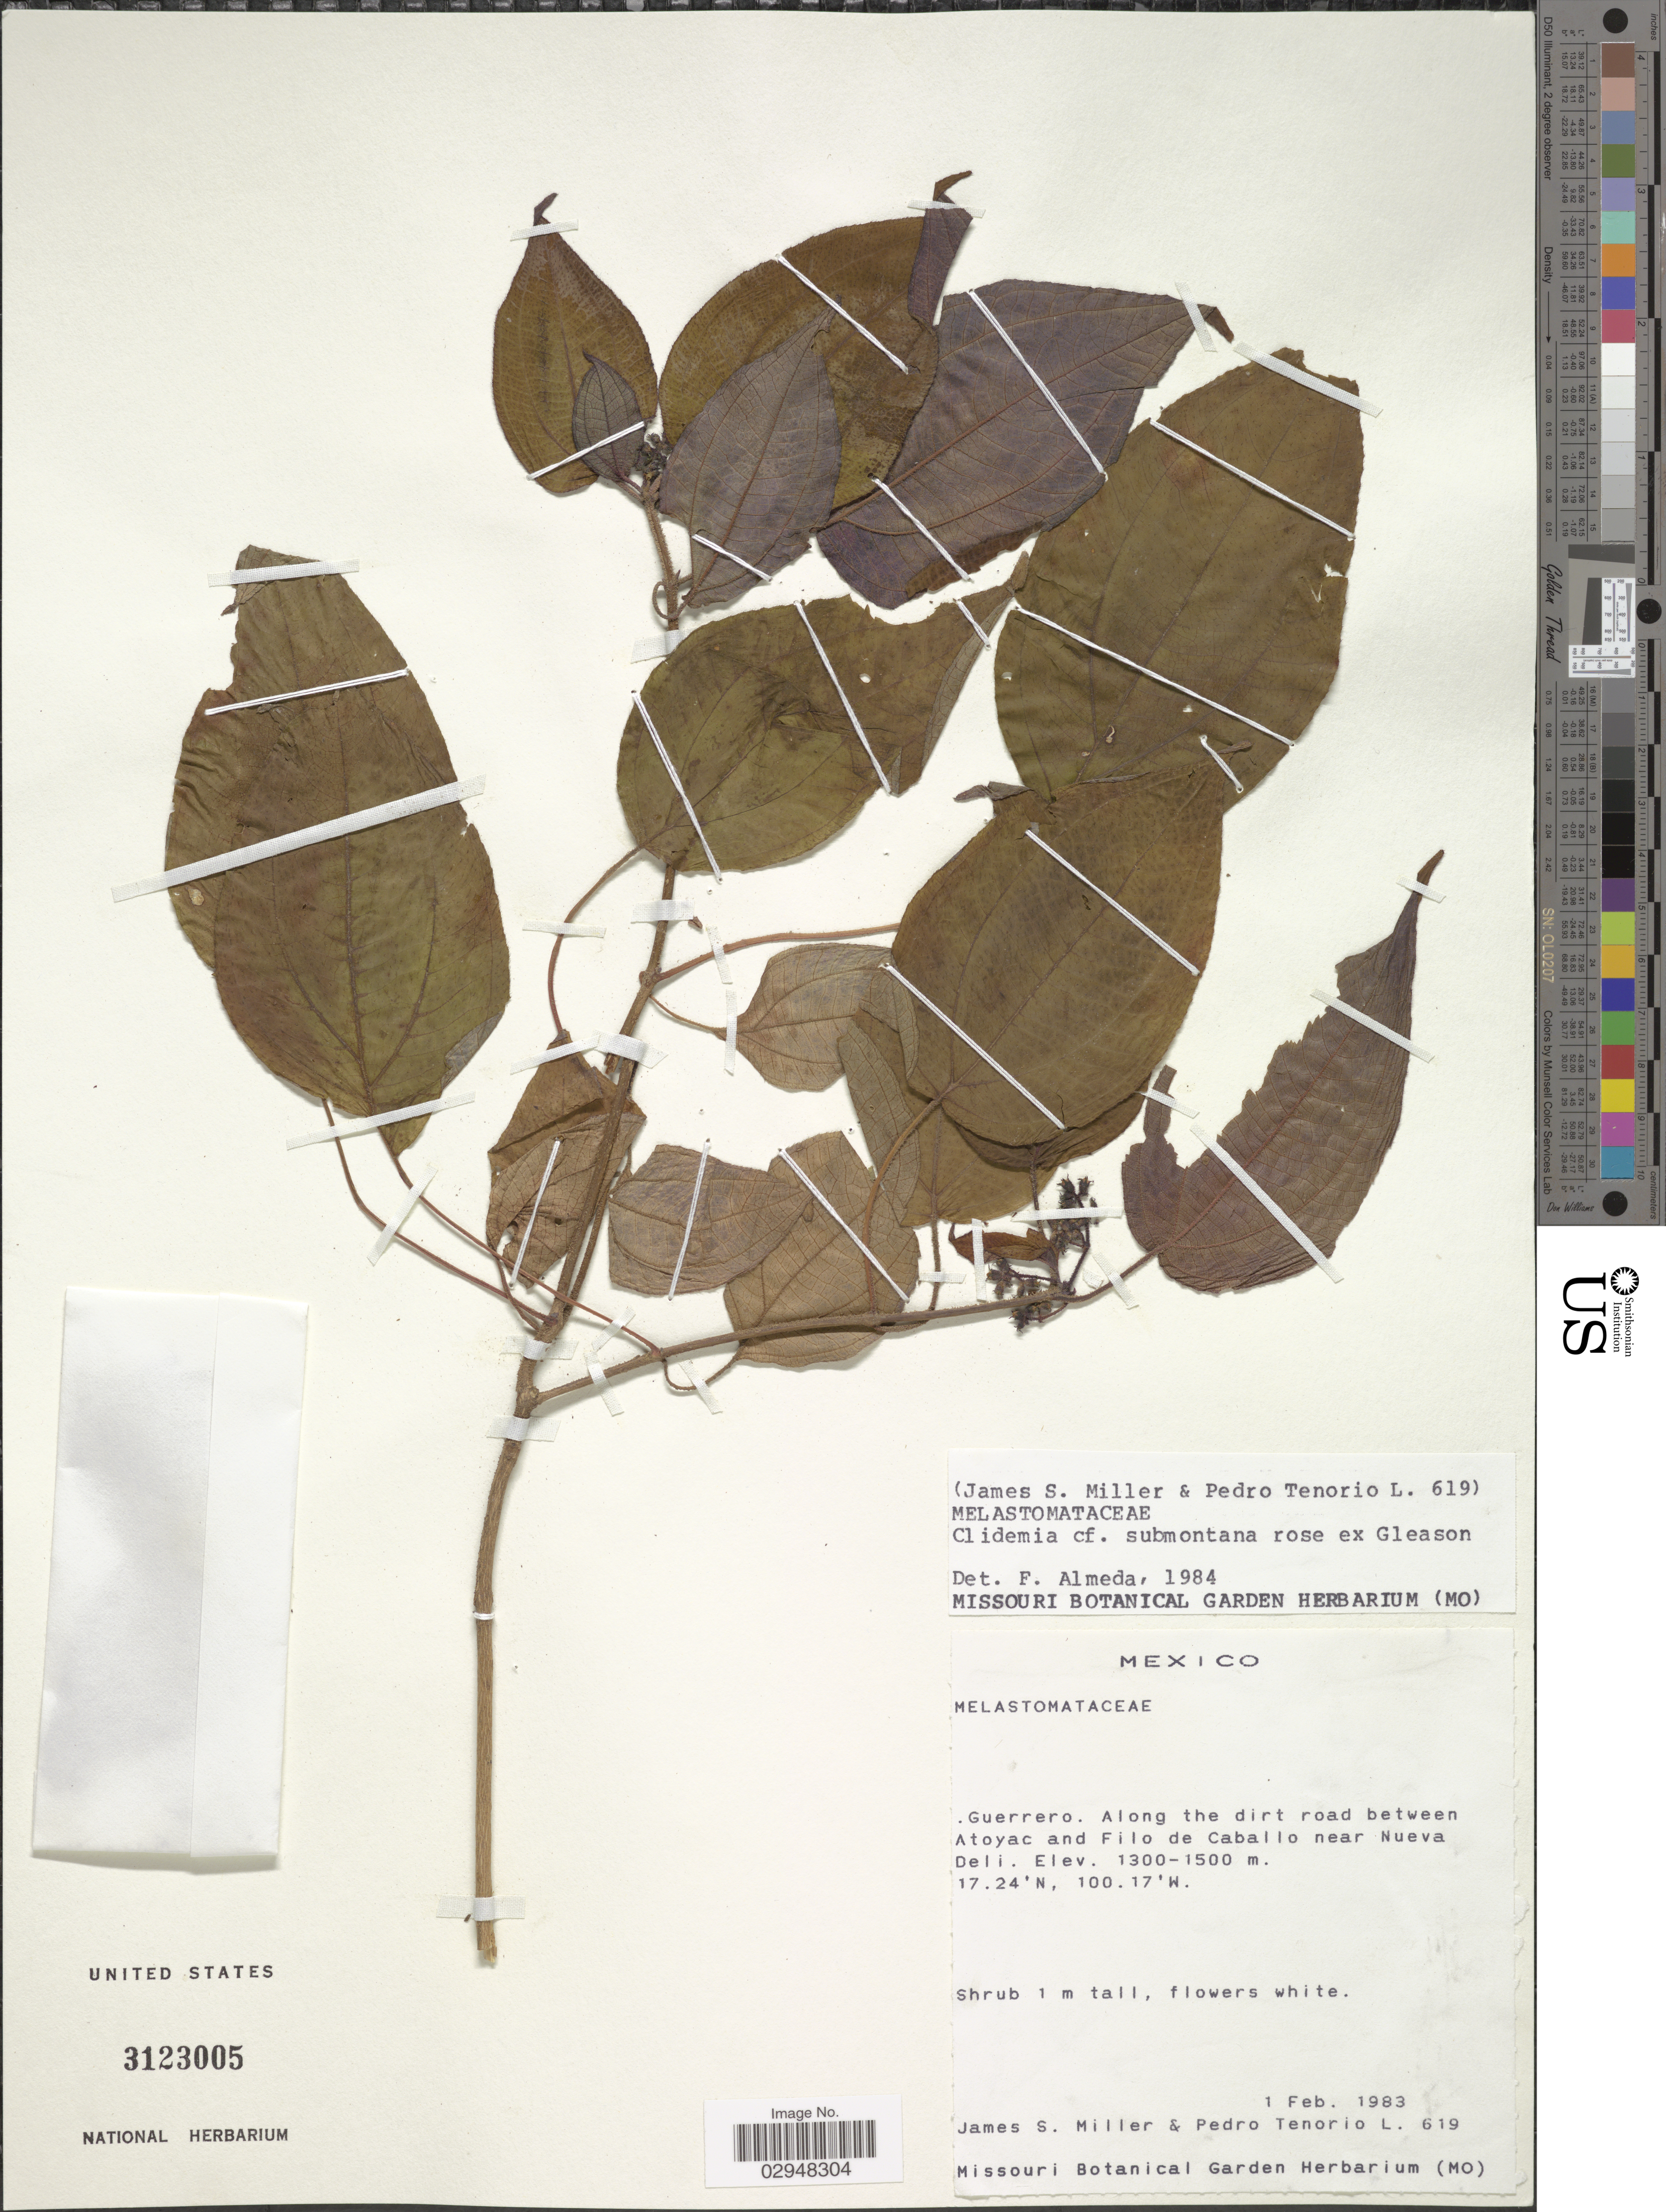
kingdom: Plantae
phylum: Tracheophyta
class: Magnoliopsida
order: Myrtales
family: Melastomataceae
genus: Clidemia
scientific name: Clidemia submontana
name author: Rose ex Gleason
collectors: J. S. Miller & P. Tenorio L.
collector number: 619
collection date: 1983-02-01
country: Mexico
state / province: Guerrero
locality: Along the dirt road between Atoyac and Filo de Caballo near Nueva Deli.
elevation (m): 1300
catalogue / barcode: US 3123005